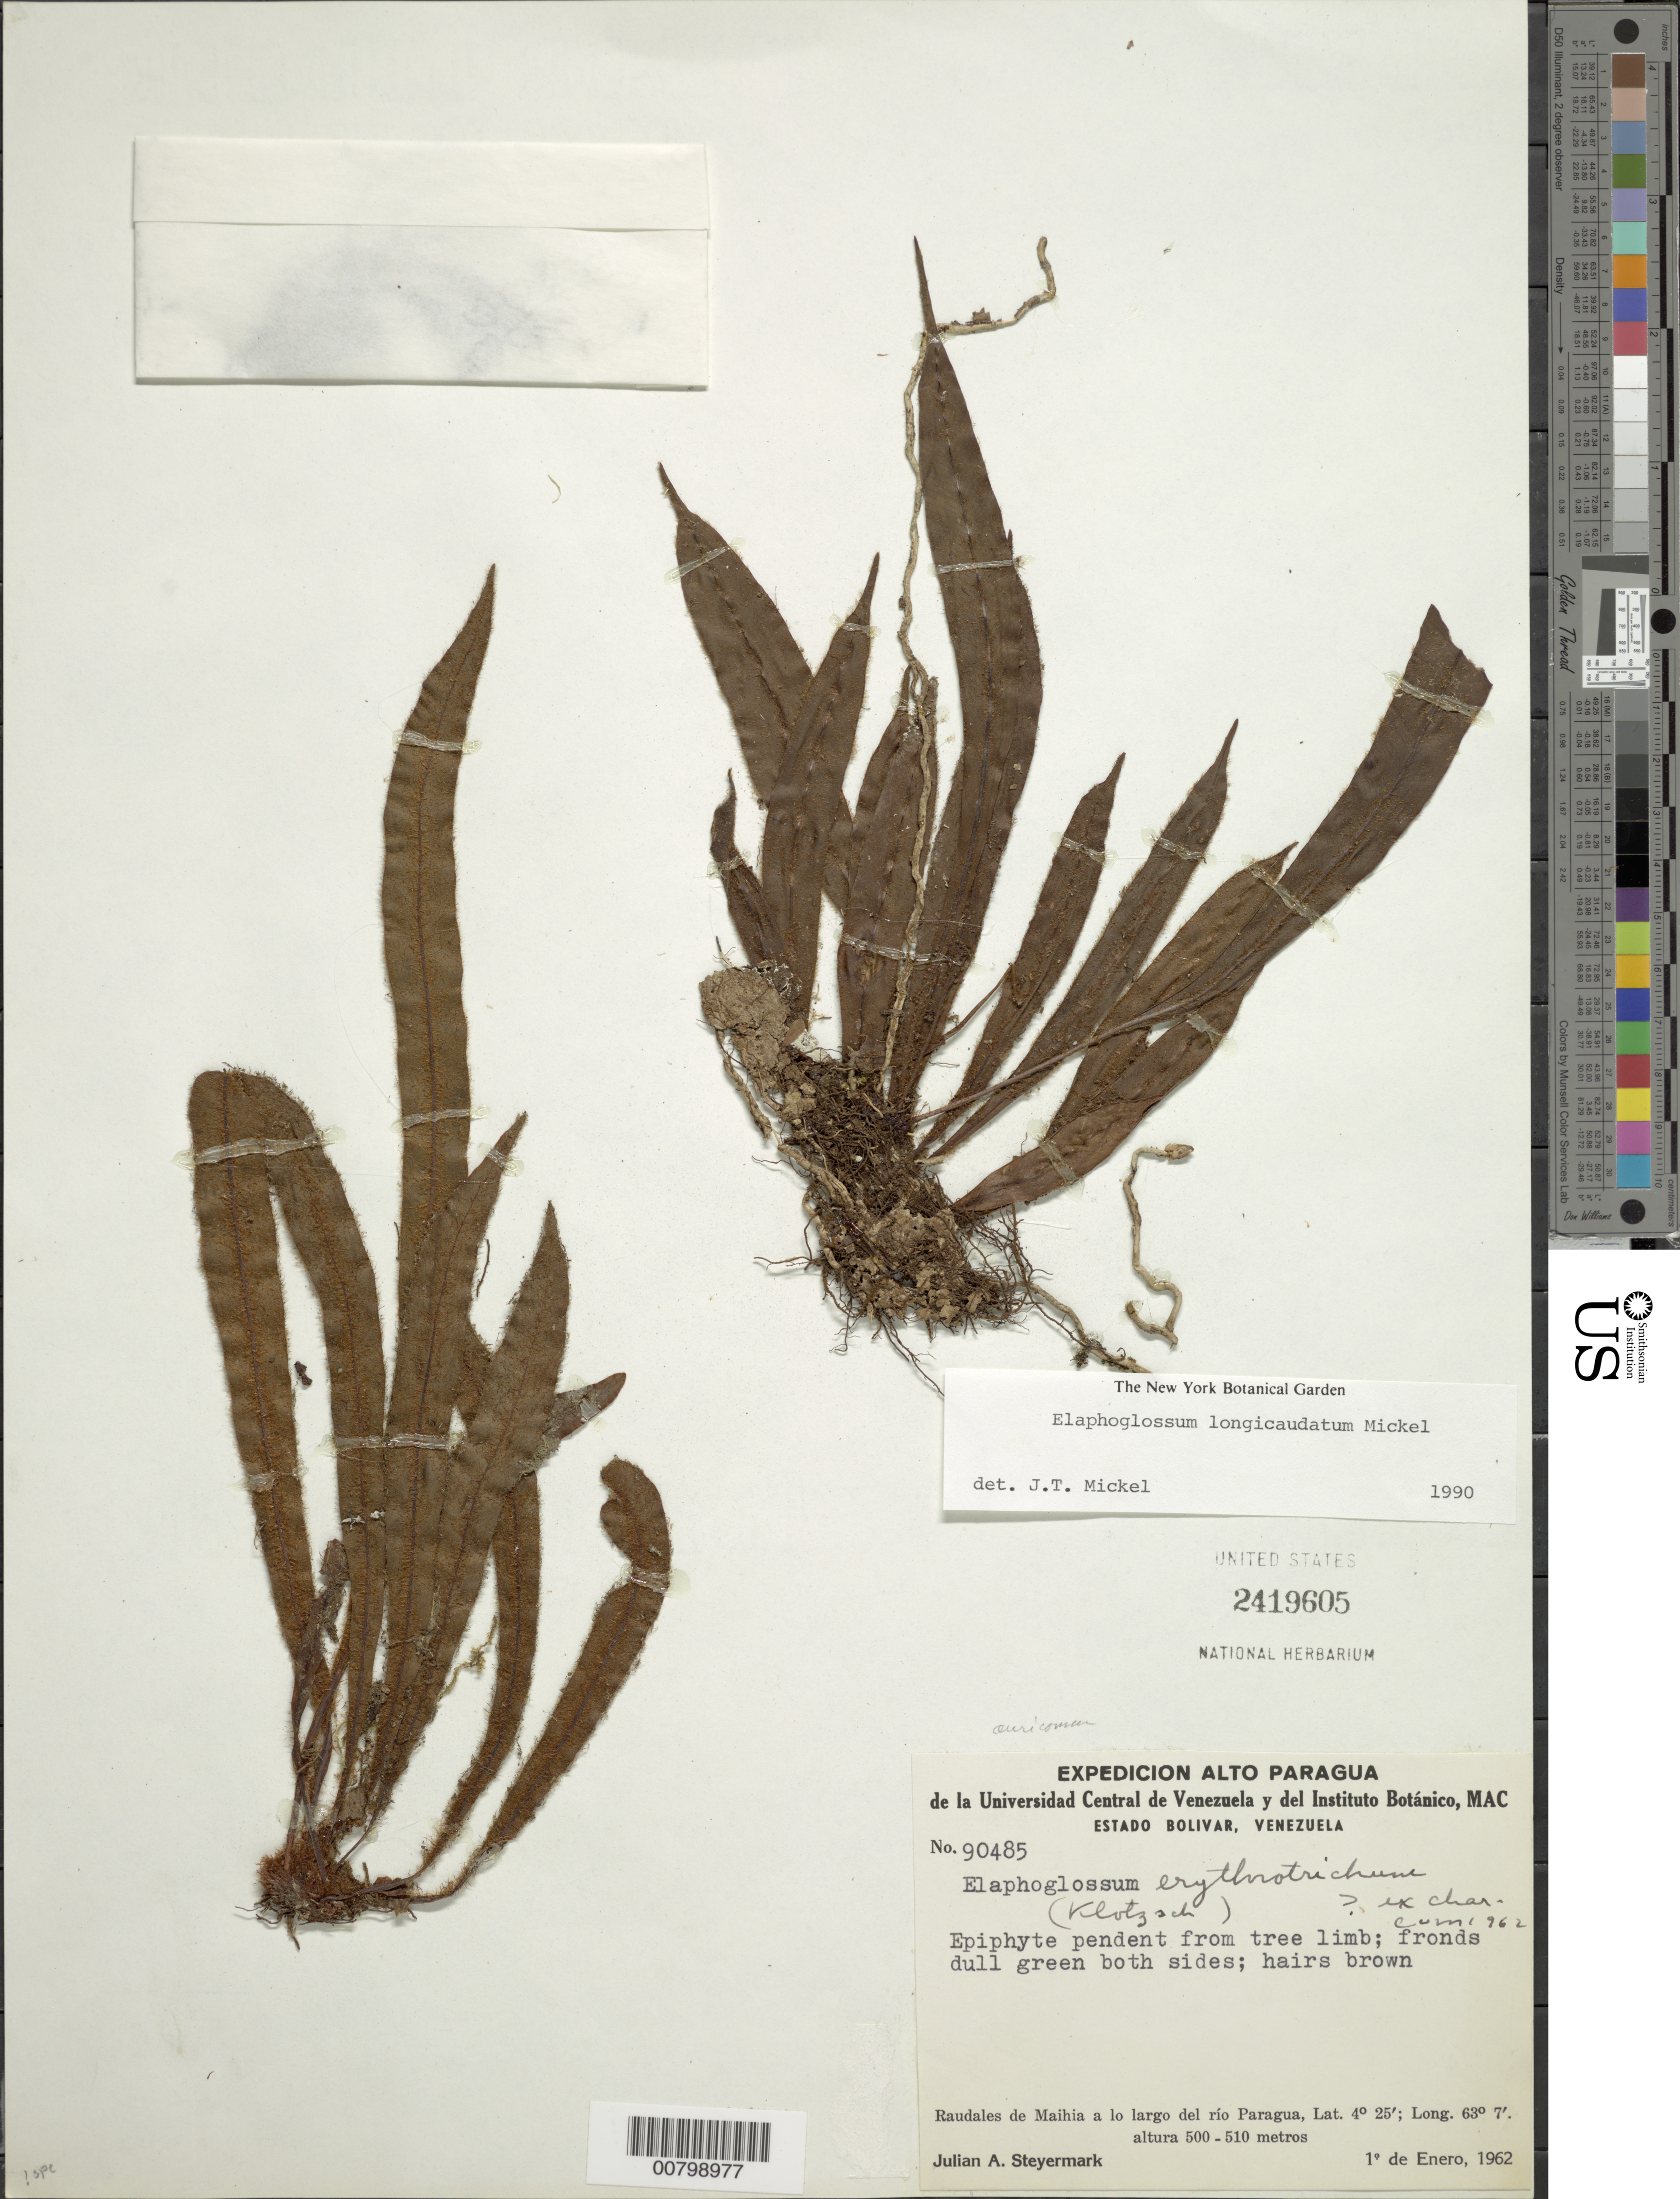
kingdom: Plantae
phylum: Tracheophyta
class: Polypodiopsida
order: Polypodiales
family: Dryopteridaceae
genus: Elaphoglossum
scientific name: Elaphoglossum longicaudatum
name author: Mickel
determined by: Mickel, J. T., (NY), New York Botanical Garden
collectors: J. Steyermark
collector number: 90485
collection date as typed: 1-Jan-62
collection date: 1962-01-01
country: Venezuela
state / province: Bolívar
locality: Raudales de Maihia, Rió Paragua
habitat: Along river, pendent from tree limb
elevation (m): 500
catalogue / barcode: US 2419605